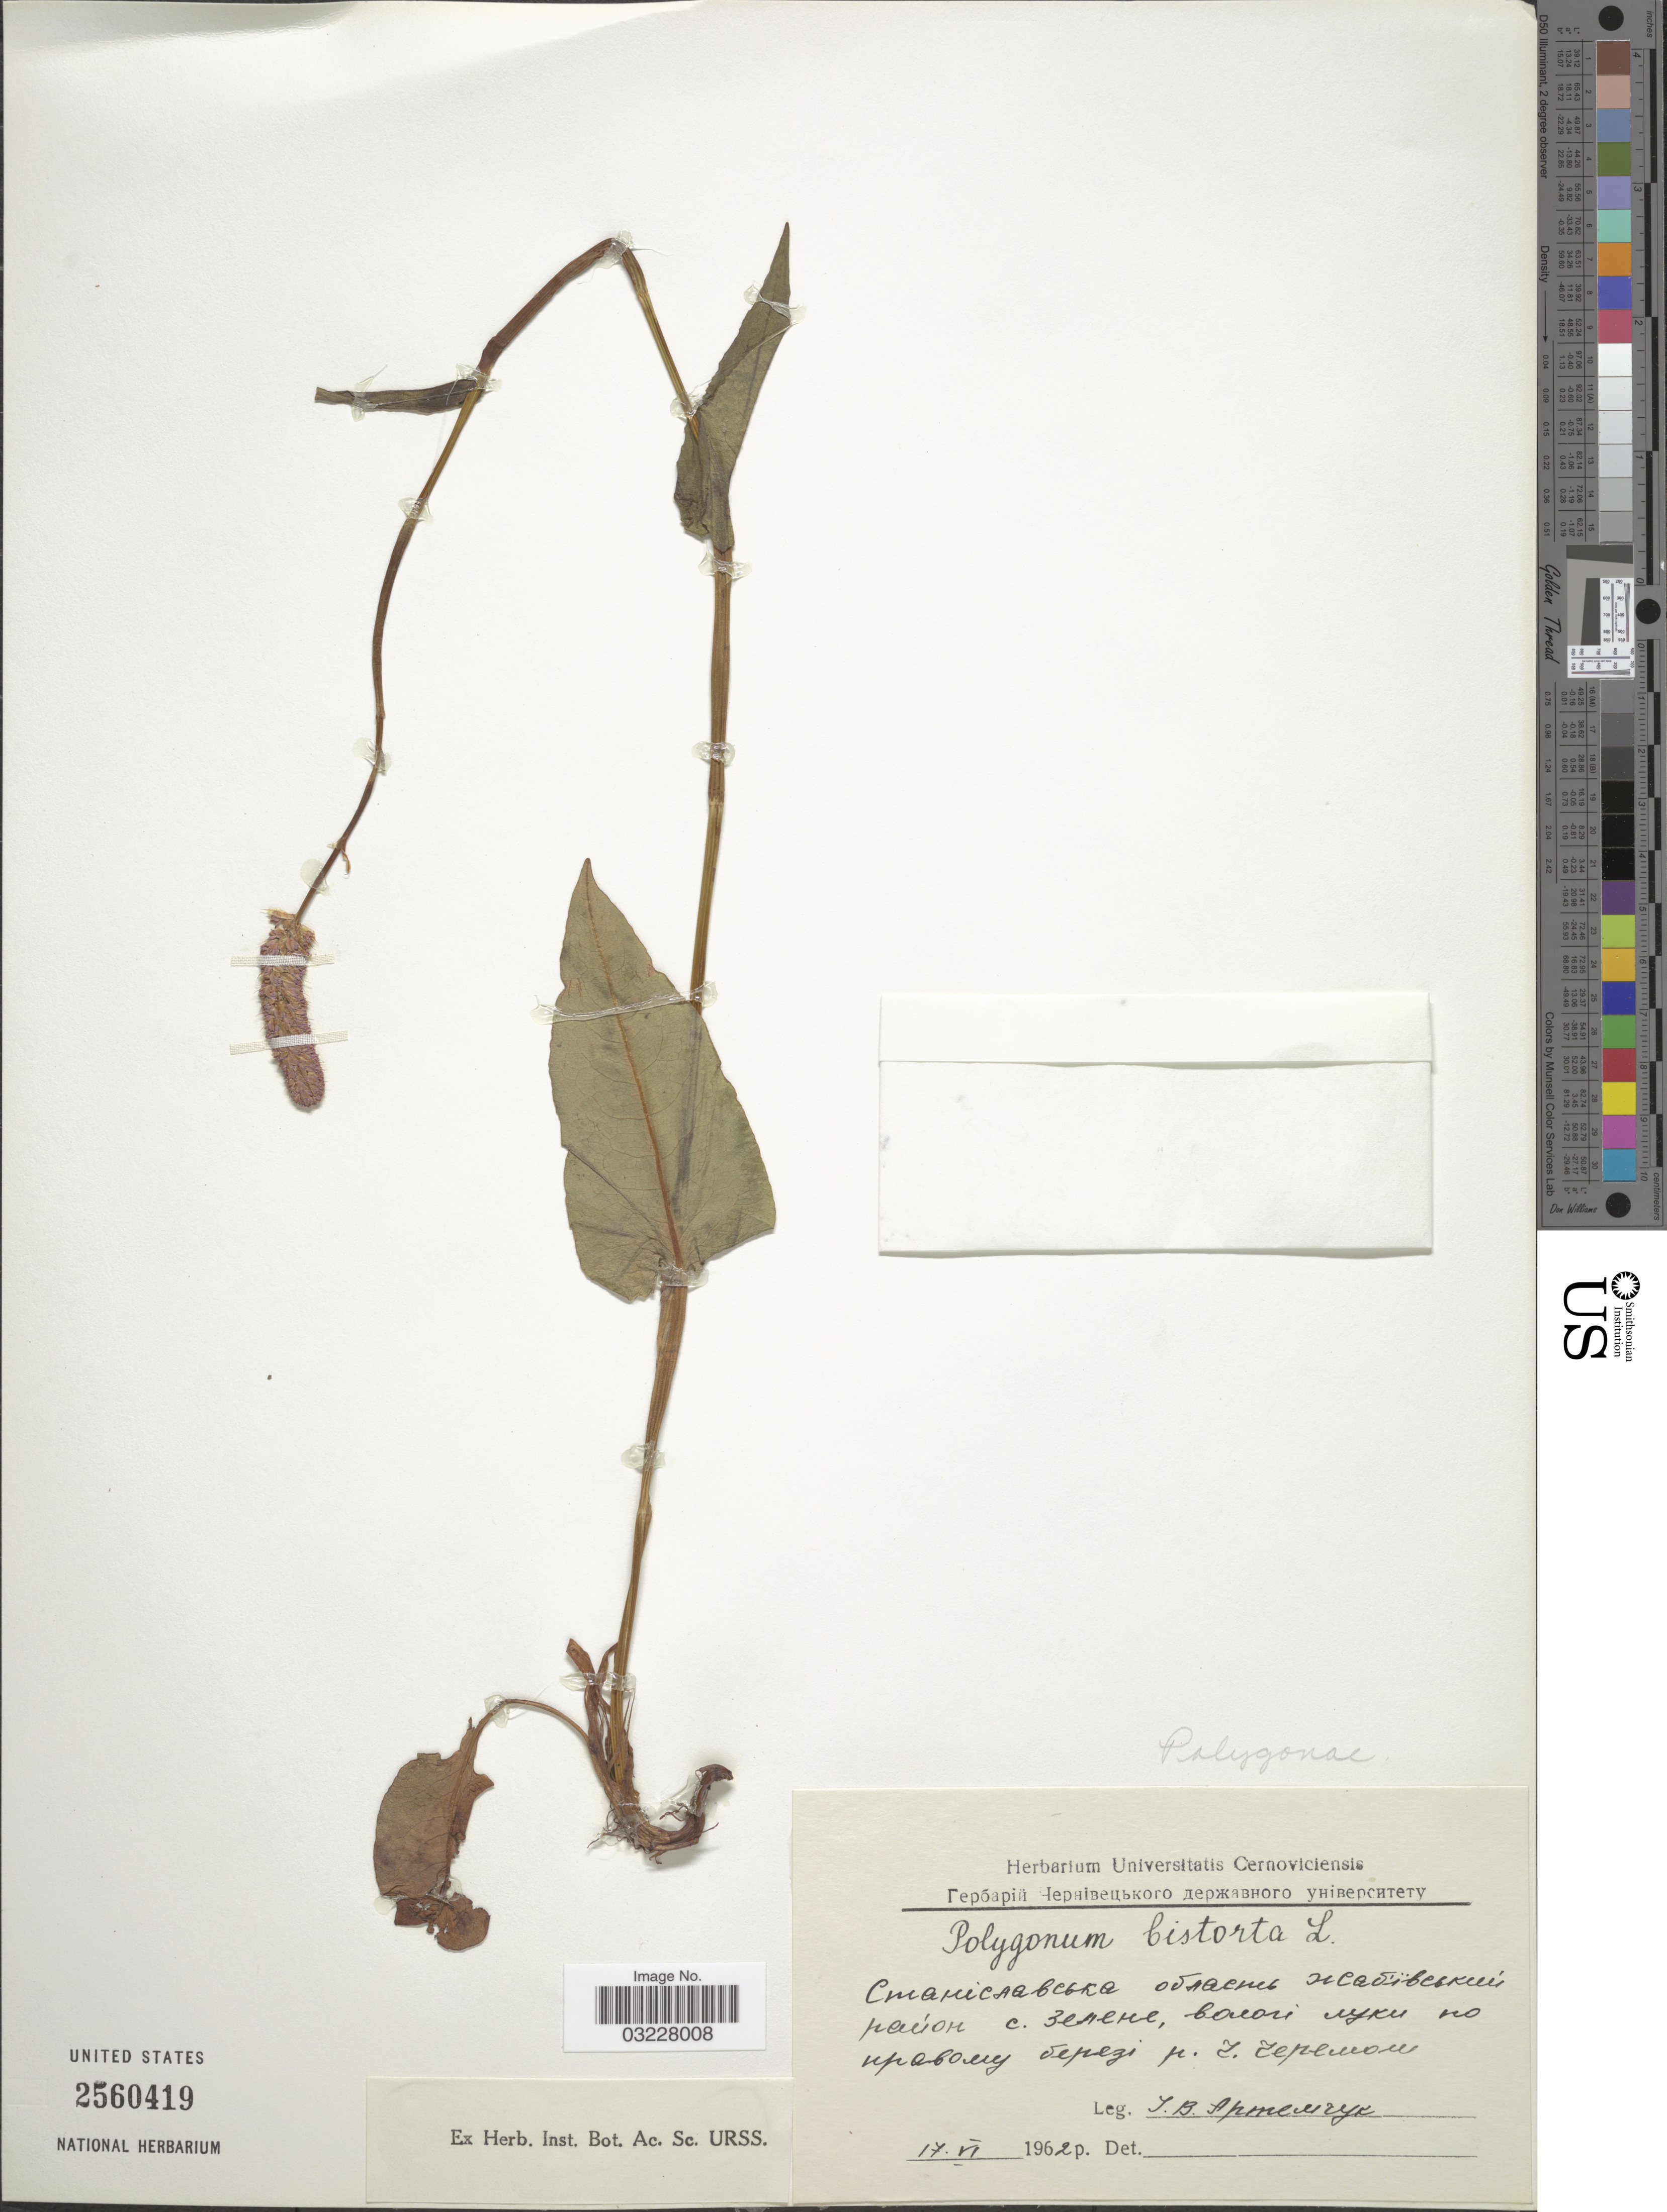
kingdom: Plantae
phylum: Tracheophyta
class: Magnoliopsida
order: Caryophyllales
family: Polygonaceae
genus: Bistorta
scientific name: Bistorta officinalis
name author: Delarbre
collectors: U. Artemchuk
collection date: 1962-06-17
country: Ukraine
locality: Verkhovyna, Village Zelene, right shore of River Chornyy Cheremosh.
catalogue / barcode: US 2560419